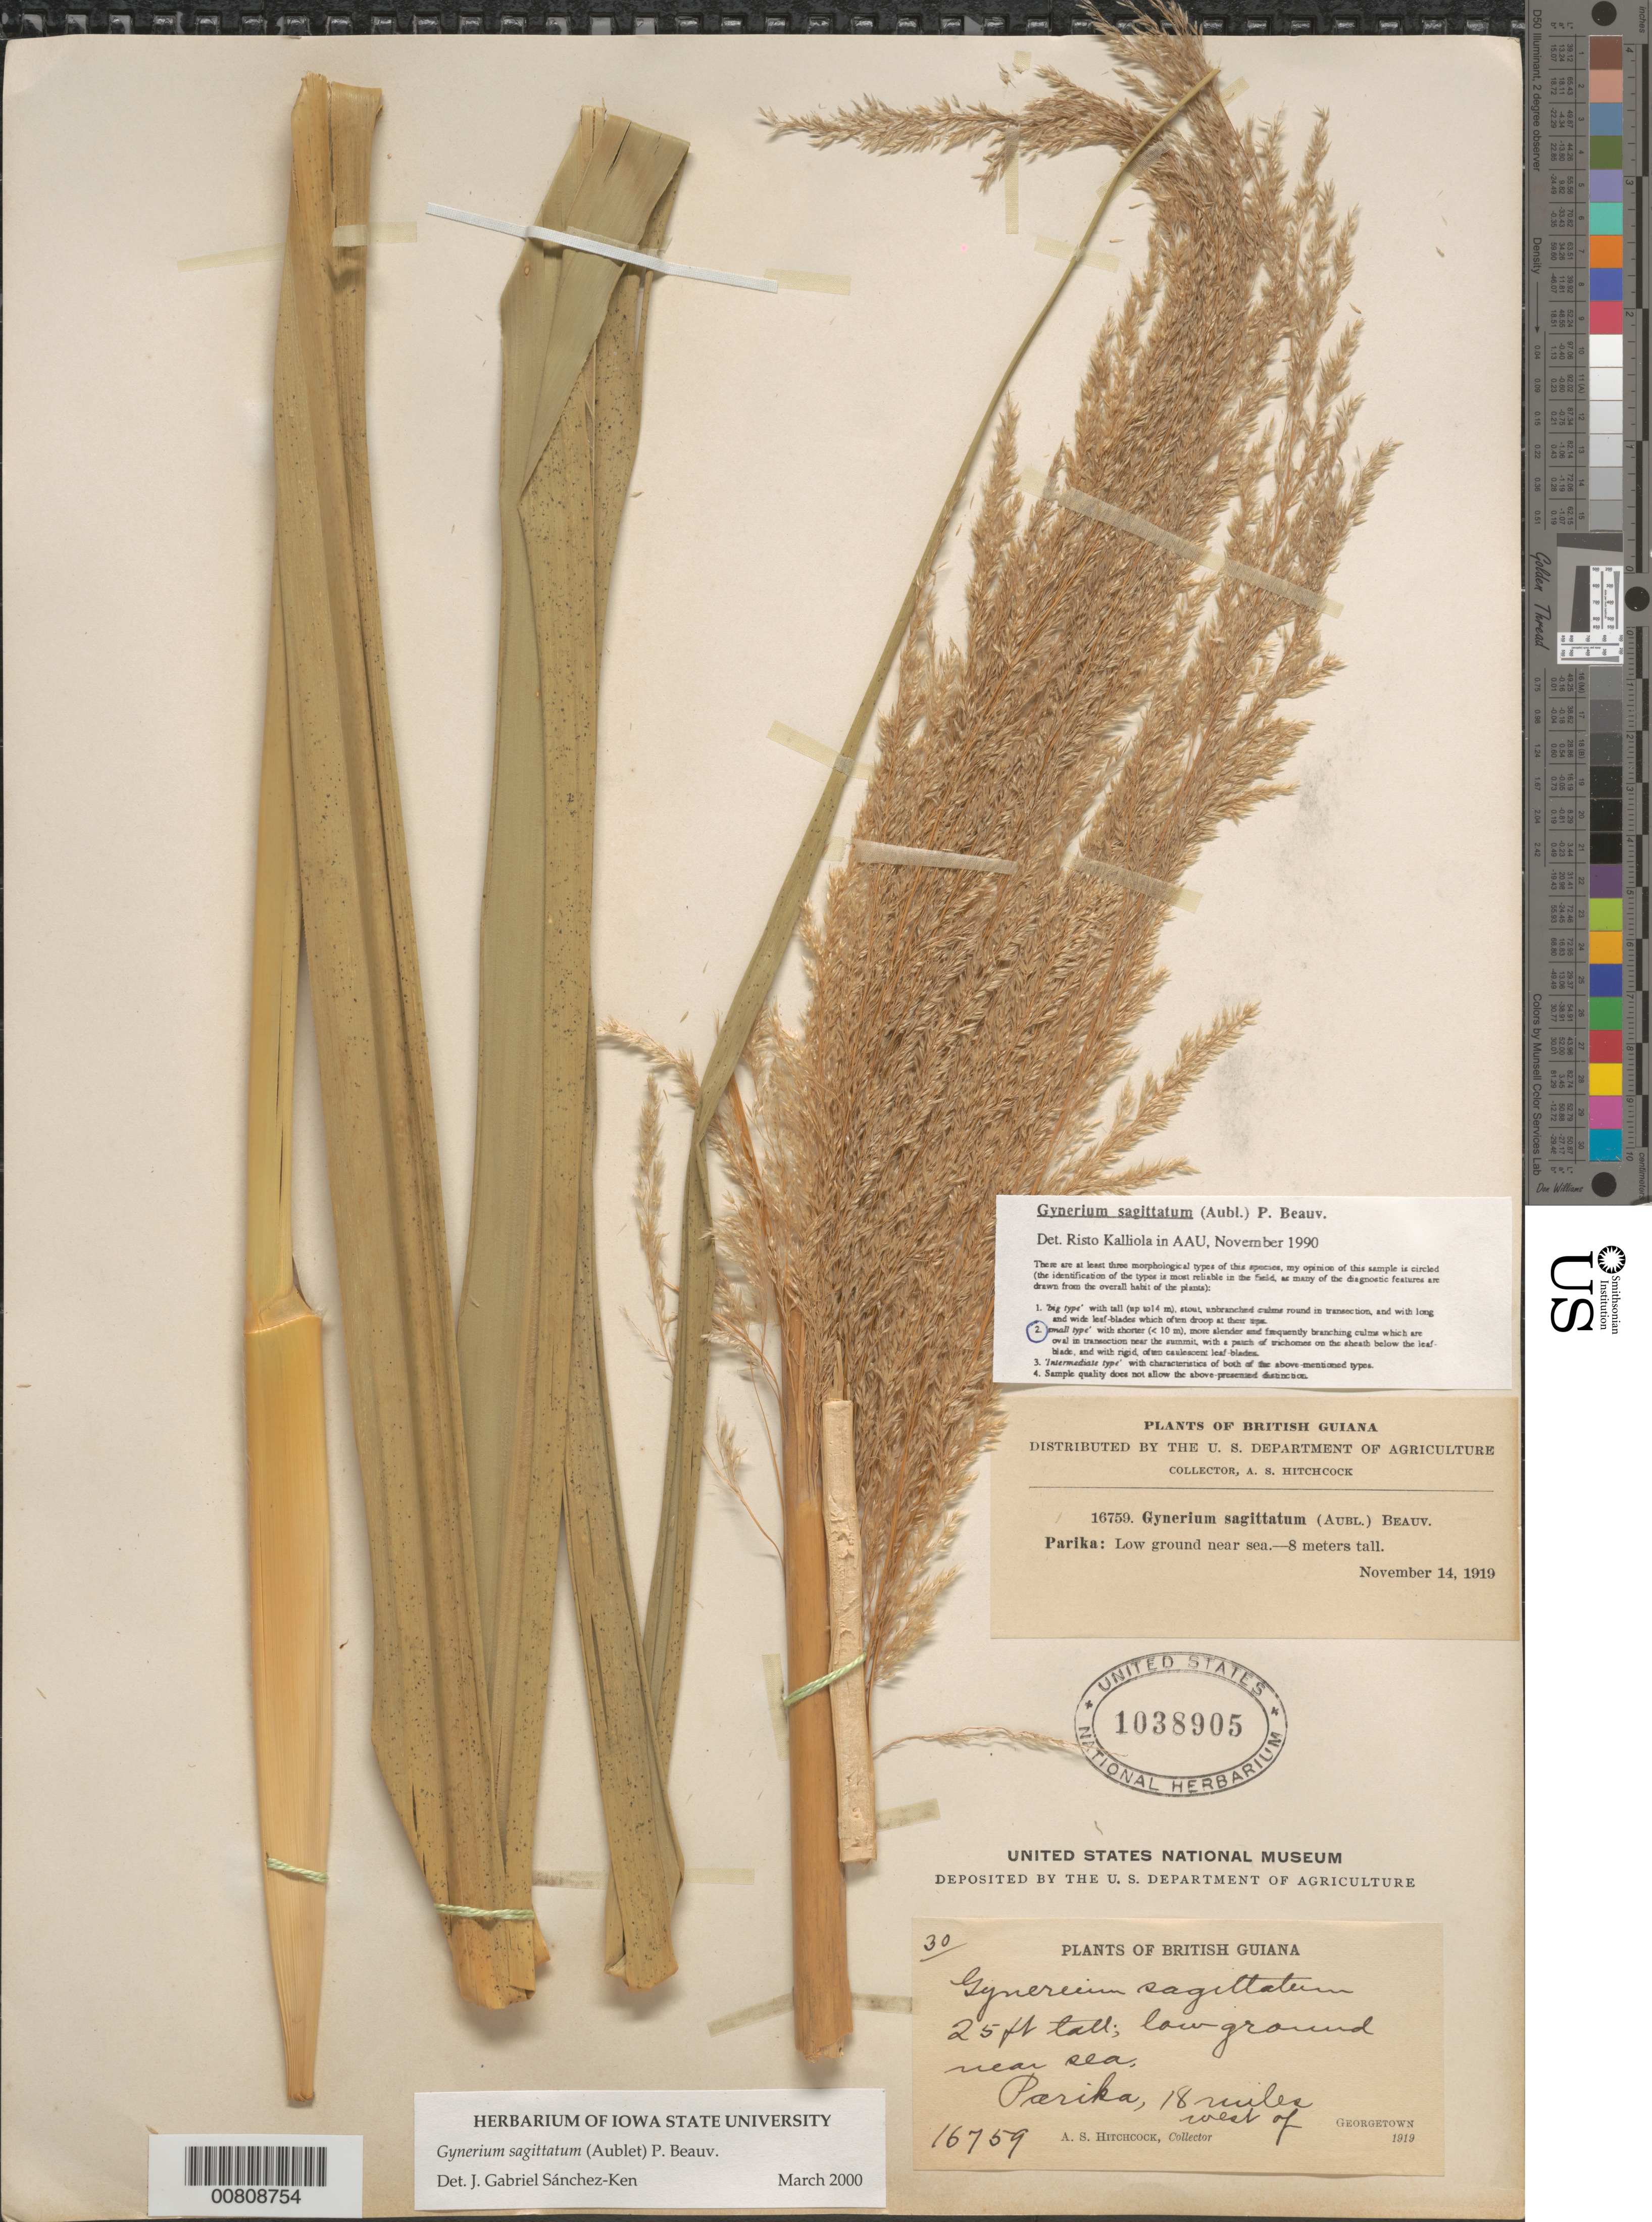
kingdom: Plantae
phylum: Tracheophyta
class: Liliopsida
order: Poales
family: Poaceae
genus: Gynerium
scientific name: Gynerium sagittatum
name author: (Aubl.) P. Beauv.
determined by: Sánchez-Ken, J. G.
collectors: A. S. Hitchcock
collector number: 16759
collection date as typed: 14-Nov-19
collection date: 1919-11-14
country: Guyana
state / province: Essequibo Isl-W. Demerara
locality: Parika, 18 mi. W of Georgetown, on Essequibo R.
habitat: Low ground near sea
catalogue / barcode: US 1038905